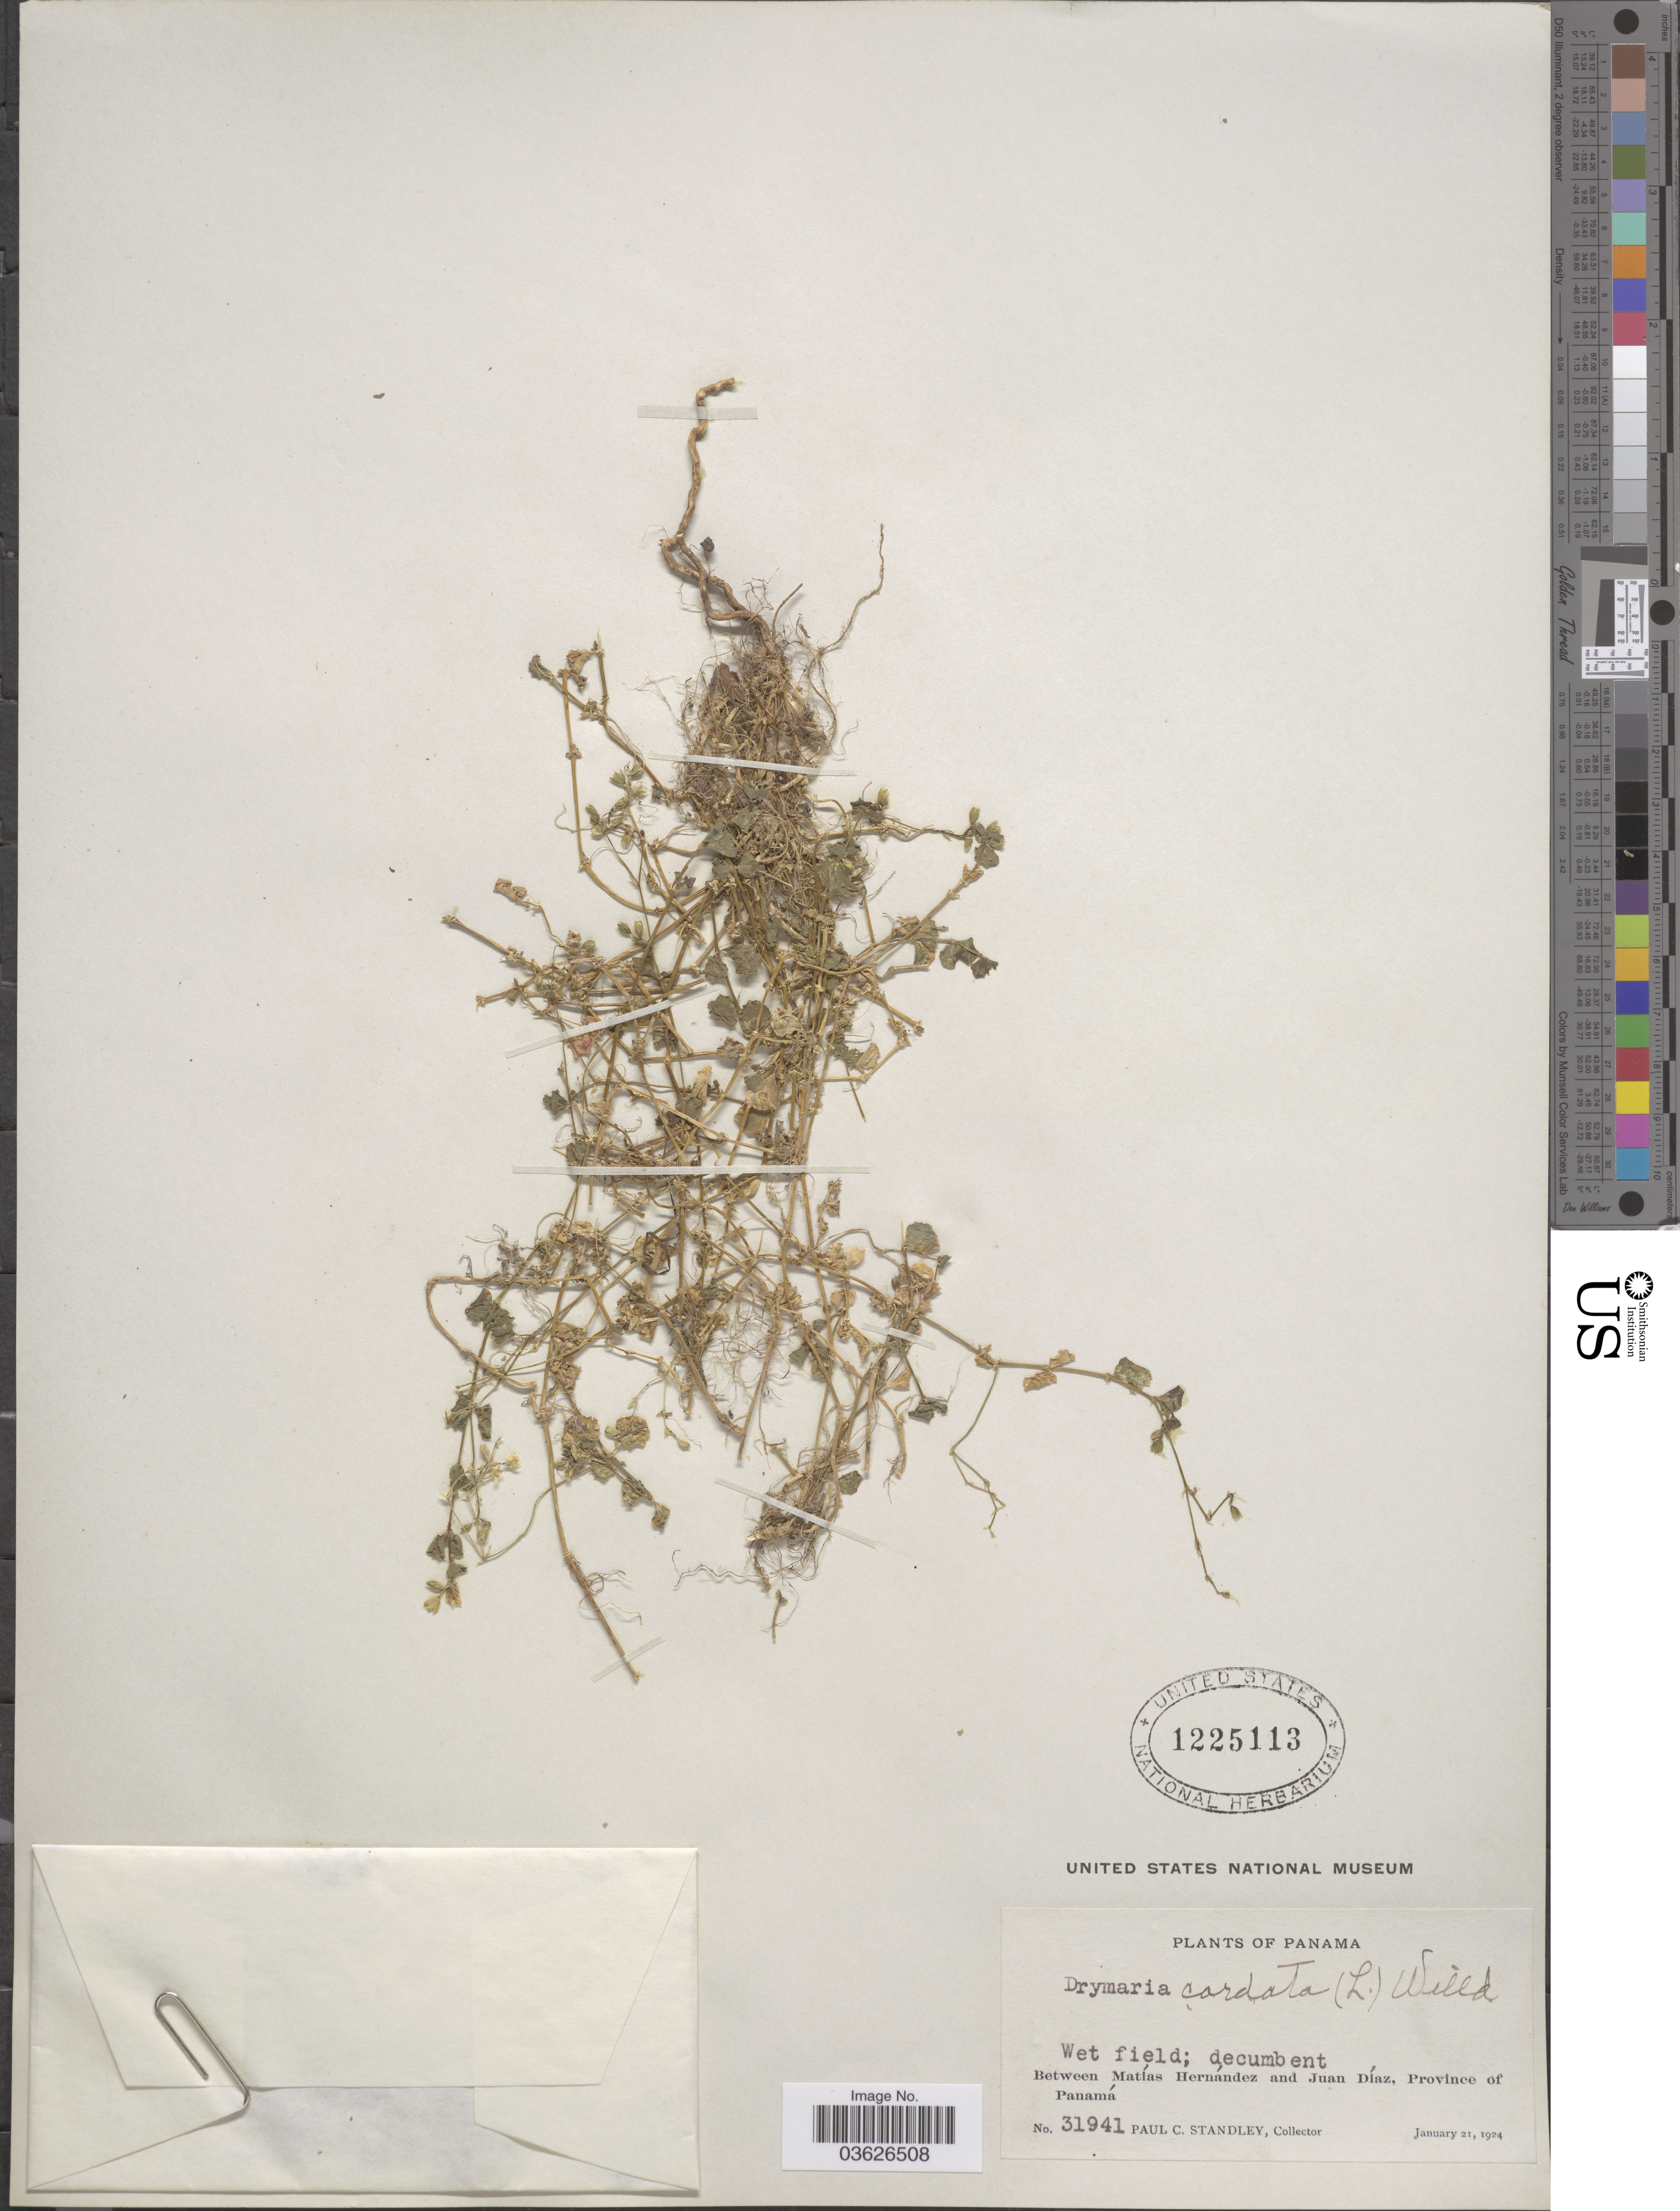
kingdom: Plantae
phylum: Tracheophyta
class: Magnoliopsida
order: Caryophyllales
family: Caryophyllaceae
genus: Drymaria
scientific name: Drymaria cordata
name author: (L.) Willd. ex Schult.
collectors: P. C. Standley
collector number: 31941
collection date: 1924-01-21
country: Panama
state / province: Panamá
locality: Between Matías Hernández and Juan Díaz.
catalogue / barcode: US 1225113